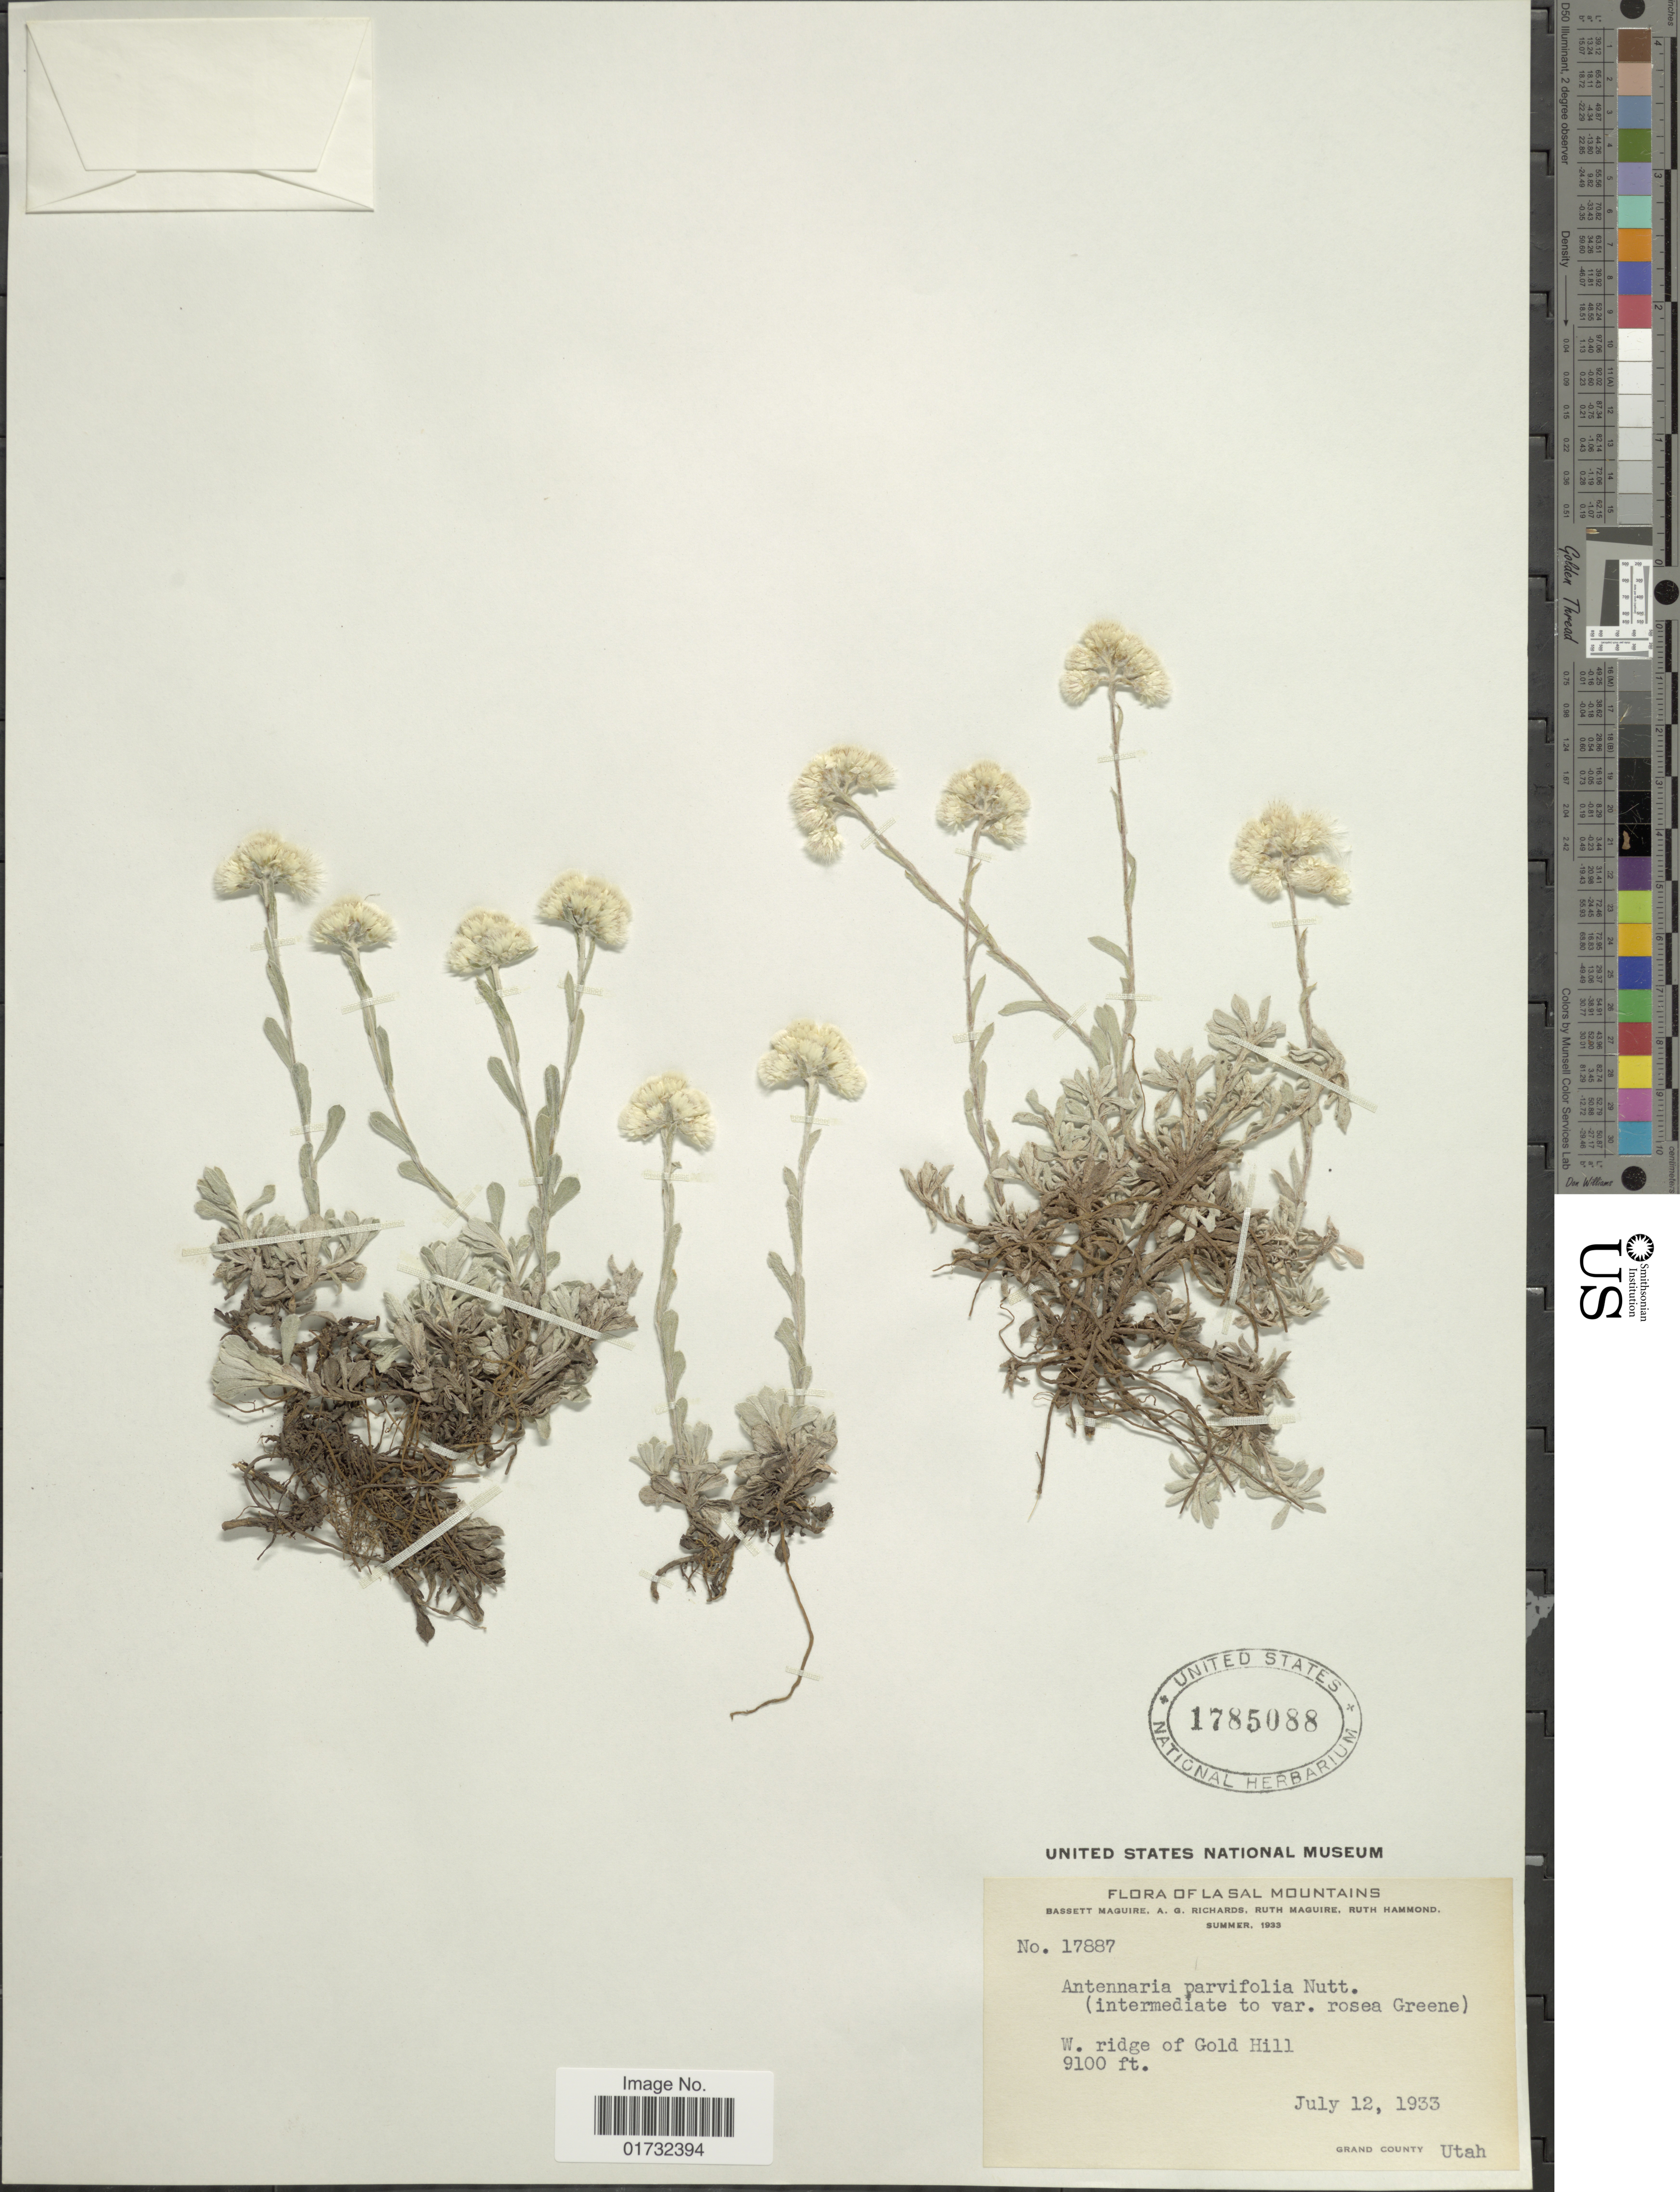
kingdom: Plantae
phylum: Tracheophyta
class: Magnoliopsida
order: Asterales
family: Asteraceae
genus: Antennaria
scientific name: Antennaria parvifolia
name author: Nutt.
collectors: B. Maguire, A. Richards, R. R. Maguire & R. Hammond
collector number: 17887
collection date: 1933-07-12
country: United States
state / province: Utah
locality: La Sal Mountains. W. ridge of Gold Hill. Grand County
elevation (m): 2774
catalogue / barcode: US 1785088